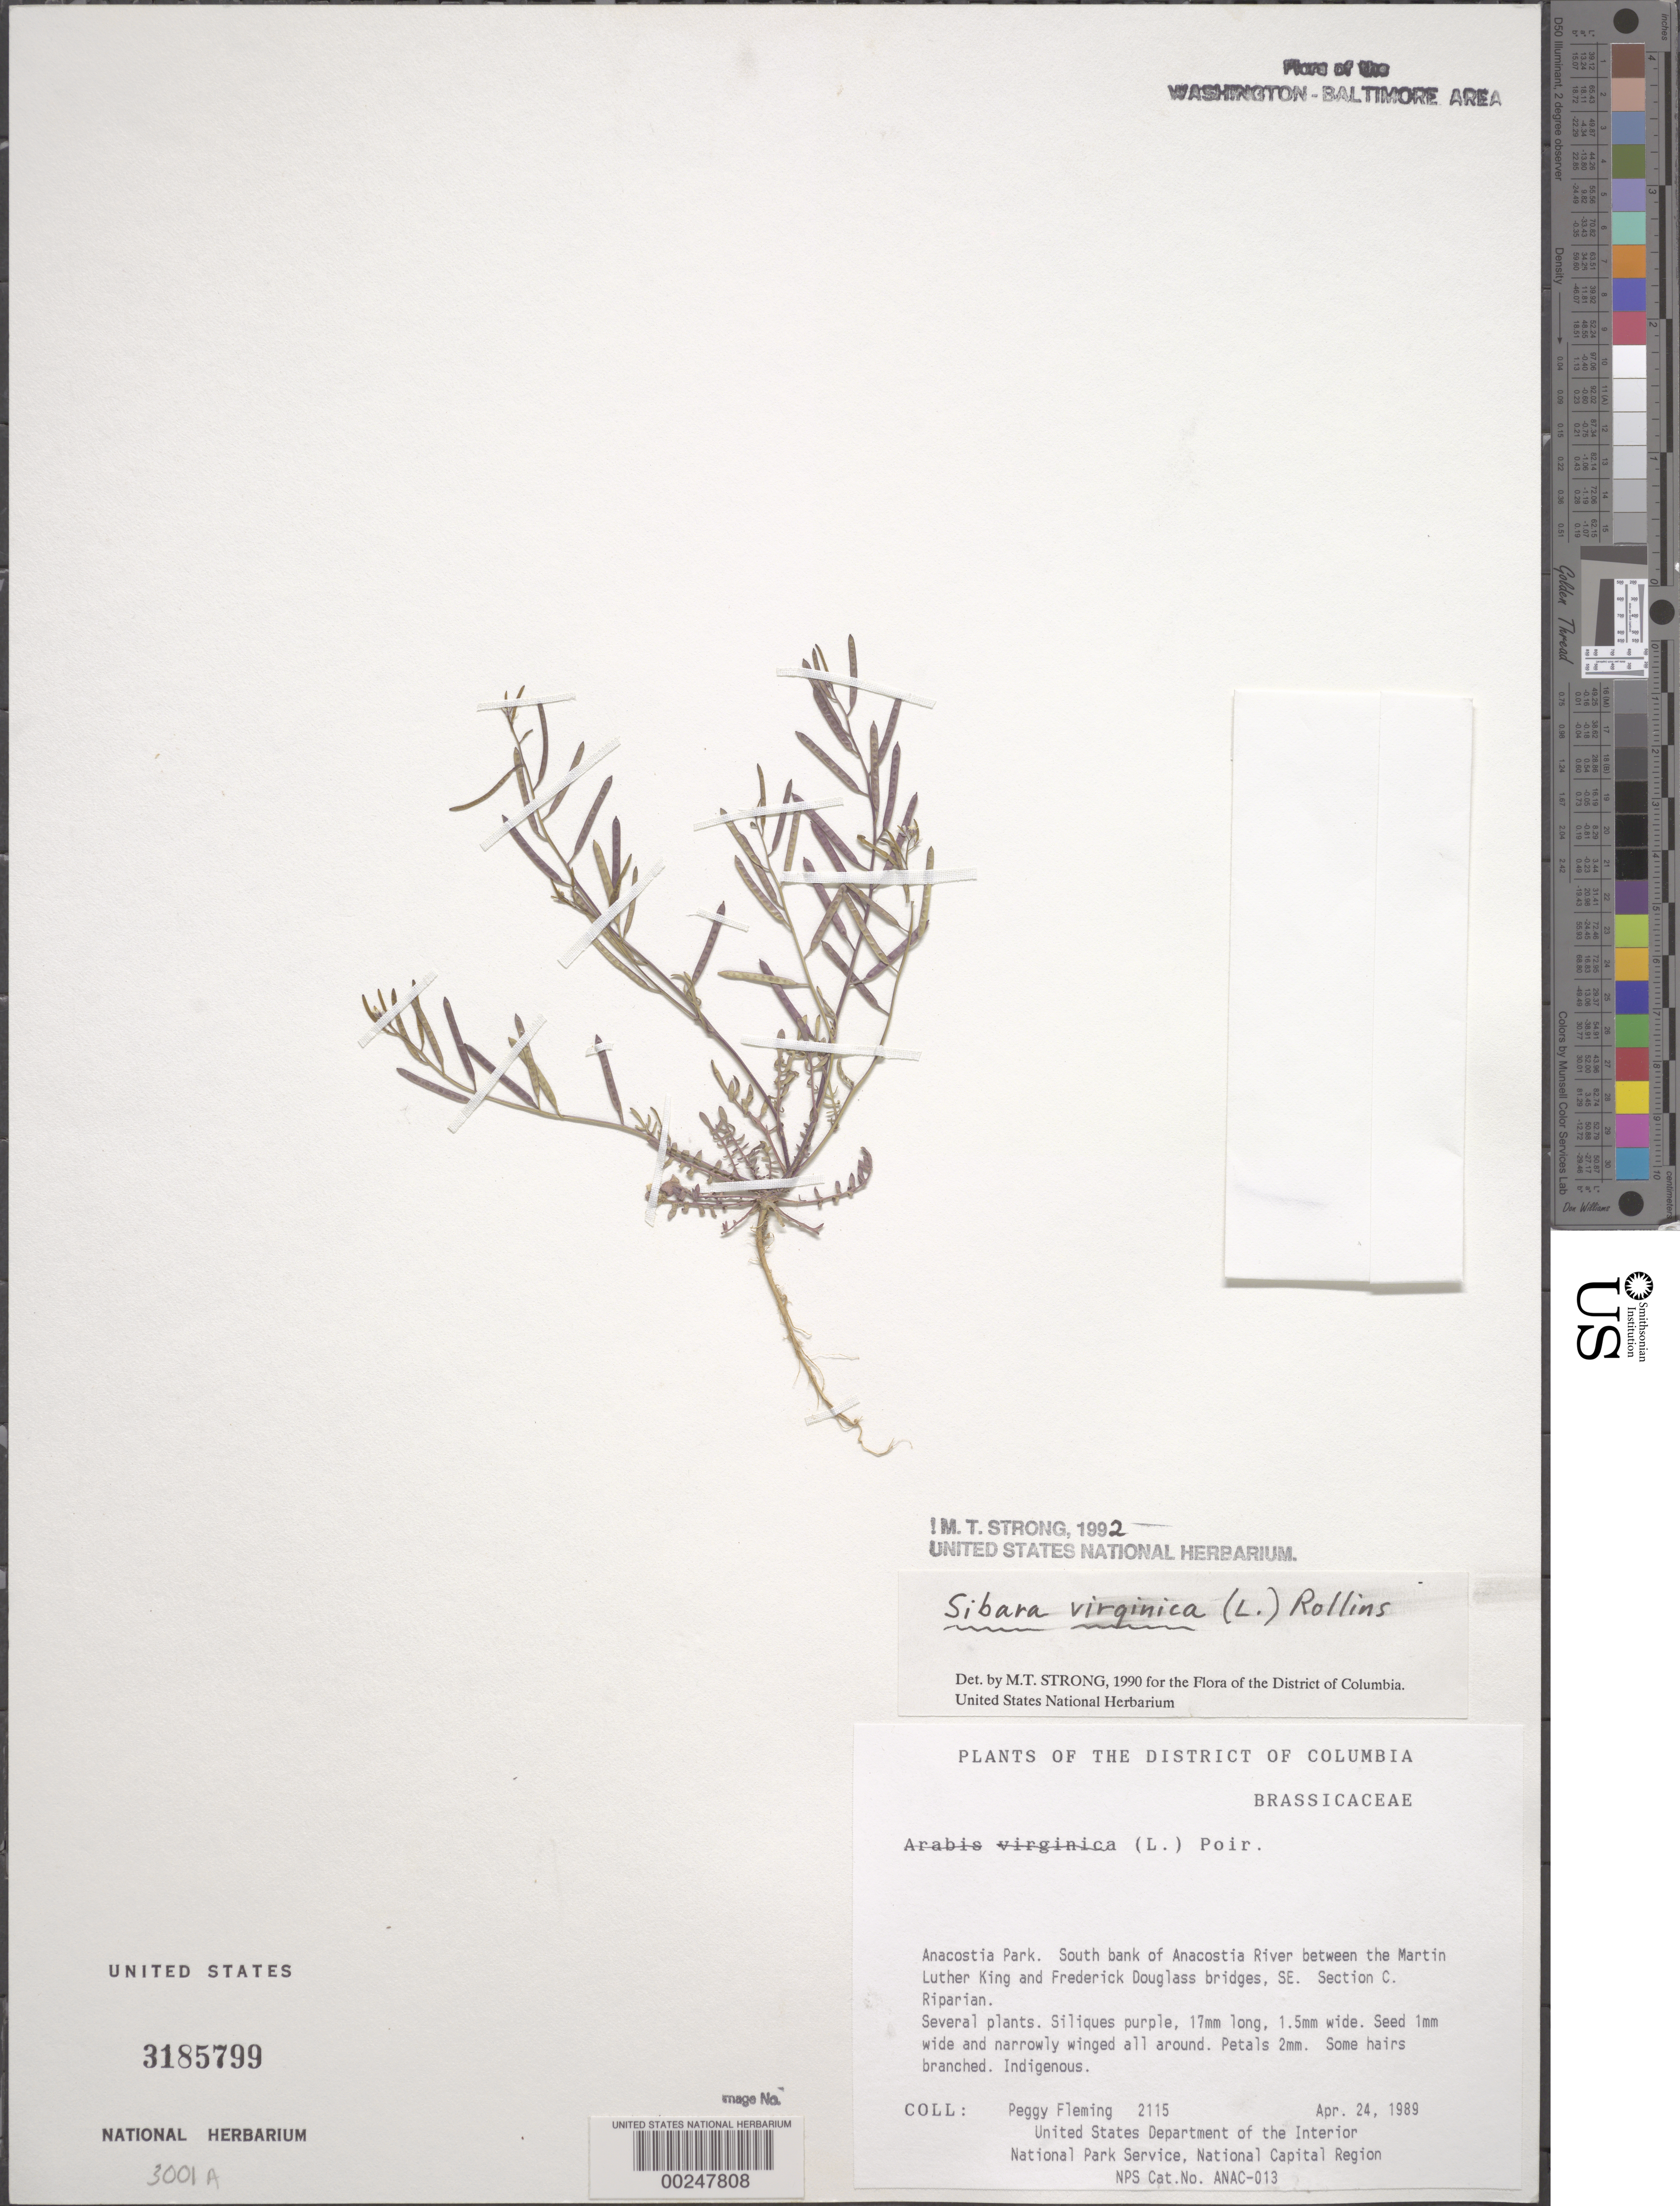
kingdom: Plantae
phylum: Tracheophyta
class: Magnoliopsida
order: Brassicales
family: Brassicaceae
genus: Sibara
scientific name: Sibara virginica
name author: (L.) Rollins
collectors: P. Fleming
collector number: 2115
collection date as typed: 24 Apr 1989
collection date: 1989-04-24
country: United States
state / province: District of Columbia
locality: Anacostia Park, S bank of Anacostia River between the Martin Luther King and Frederick Douglas Bridges, SE, Section C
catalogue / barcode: US 3185799